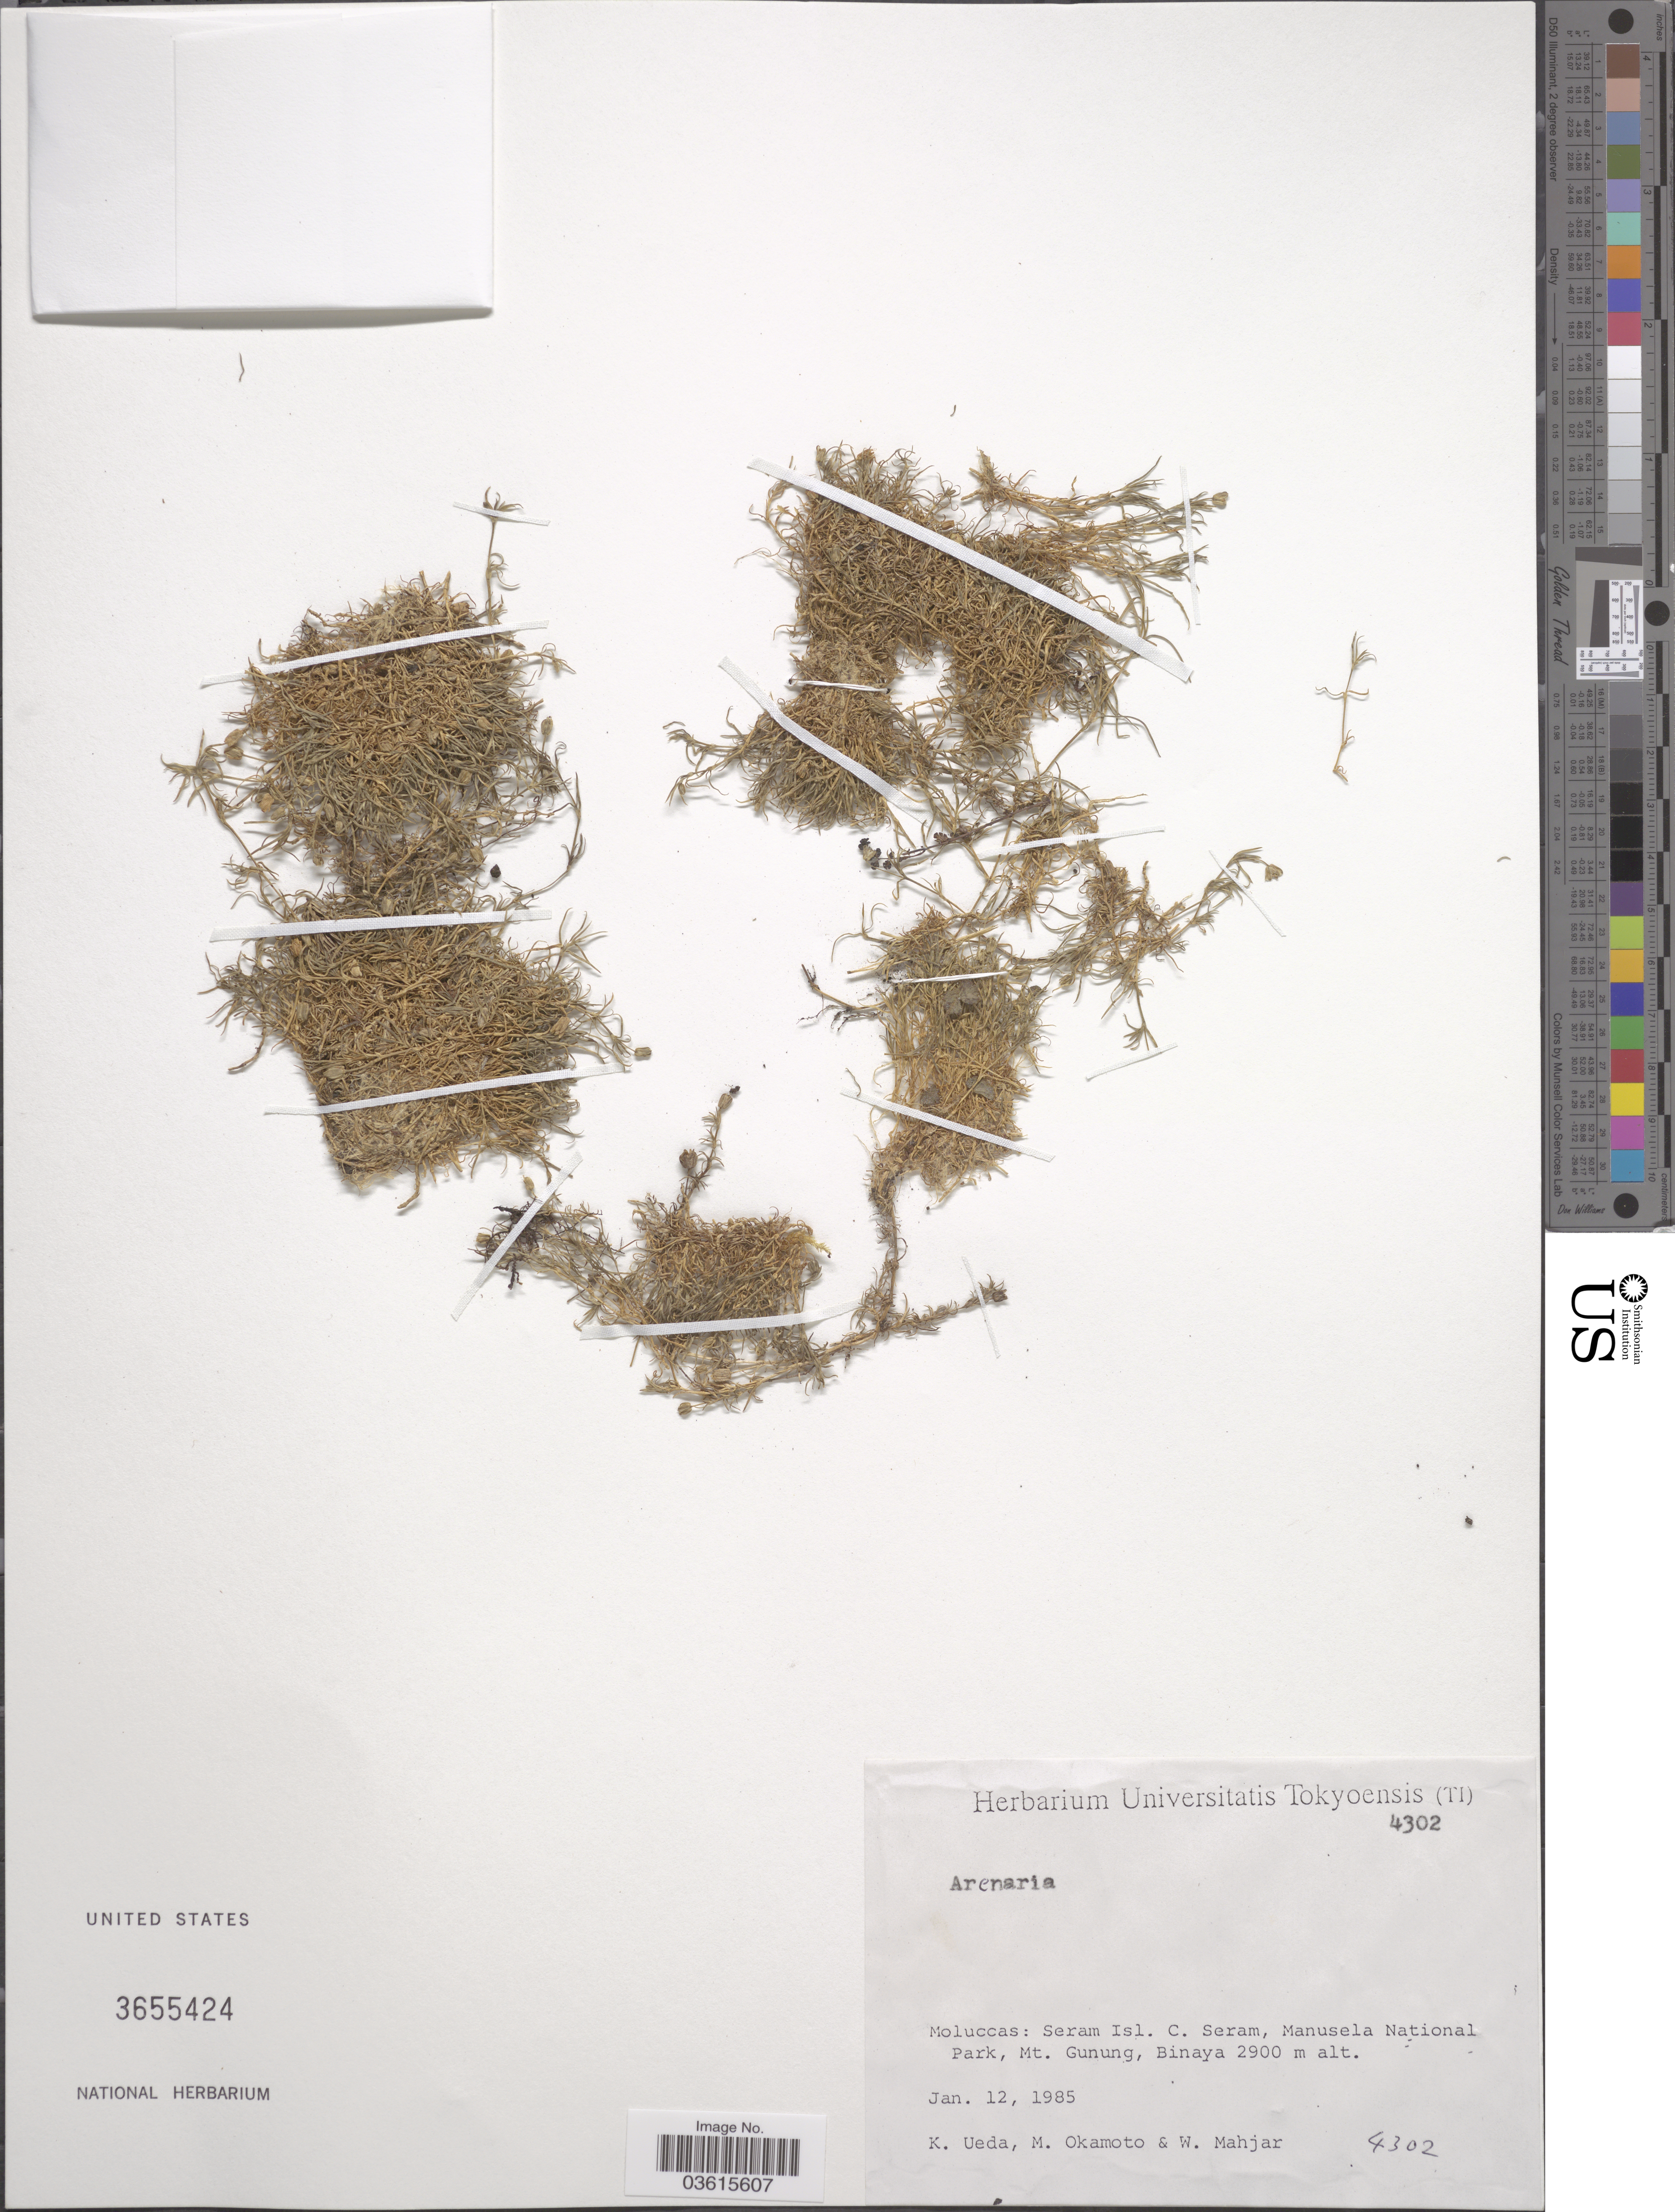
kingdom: Plantae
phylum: Tracheophyta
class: Magnoliopsida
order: Caryophyllales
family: Caryophyllaceae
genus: Arenaria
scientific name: Arenaria sp.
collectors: K. Ueda, M. Okamoto & W. Mahjar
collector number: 4302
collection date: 1985-01-12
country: Japan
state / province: Tokyo, Federal City of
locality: Moluccas: Seram Isl. C. Seram, Manusela National Park, Mt. Gunung, Binaya.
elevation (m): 2900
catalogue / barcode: US 3655424